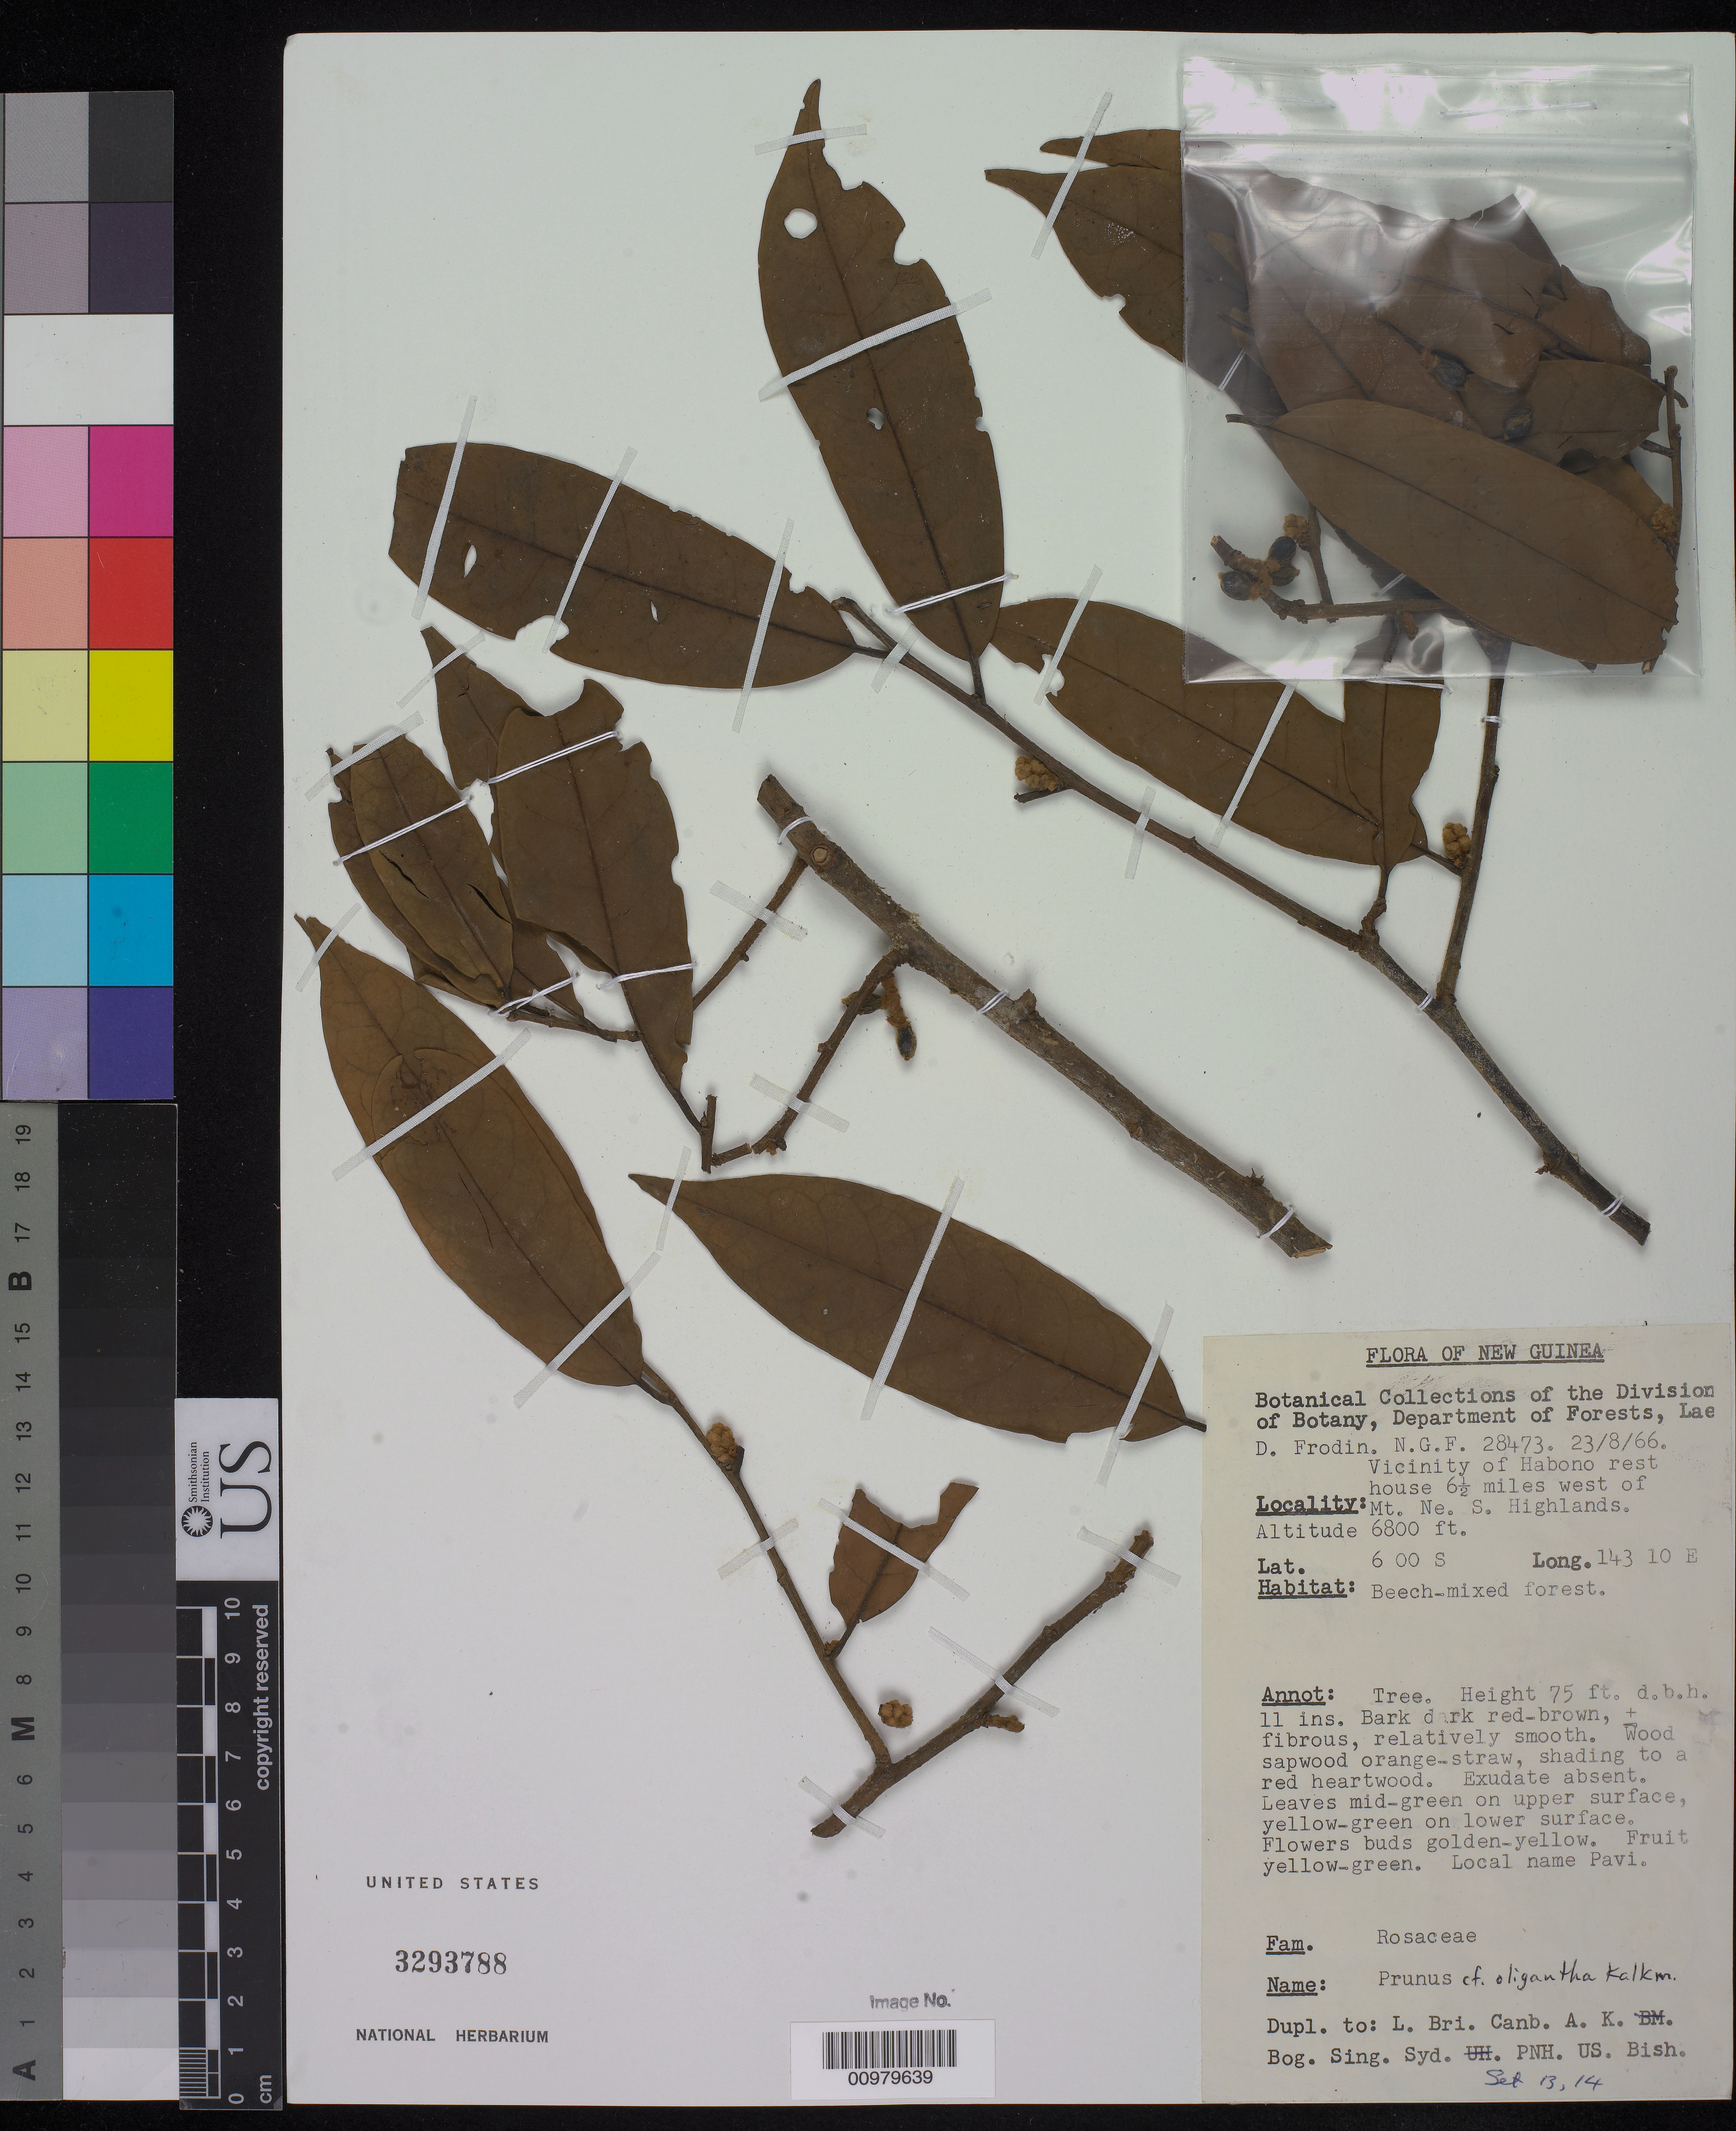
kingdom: Plantae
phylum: Tracheophyta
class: Magnoliopsida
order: Rosales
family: Rosaceae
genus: Prunus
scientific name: Prunus oligantha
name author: Kalkman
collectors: D. G. Frodin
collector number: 28473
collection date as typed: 23 Aug 1966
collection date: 1966-08-23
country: Papua New Guinea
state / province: Southern Highlands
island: New Guinea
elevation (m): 2073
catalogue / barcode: US 3293788